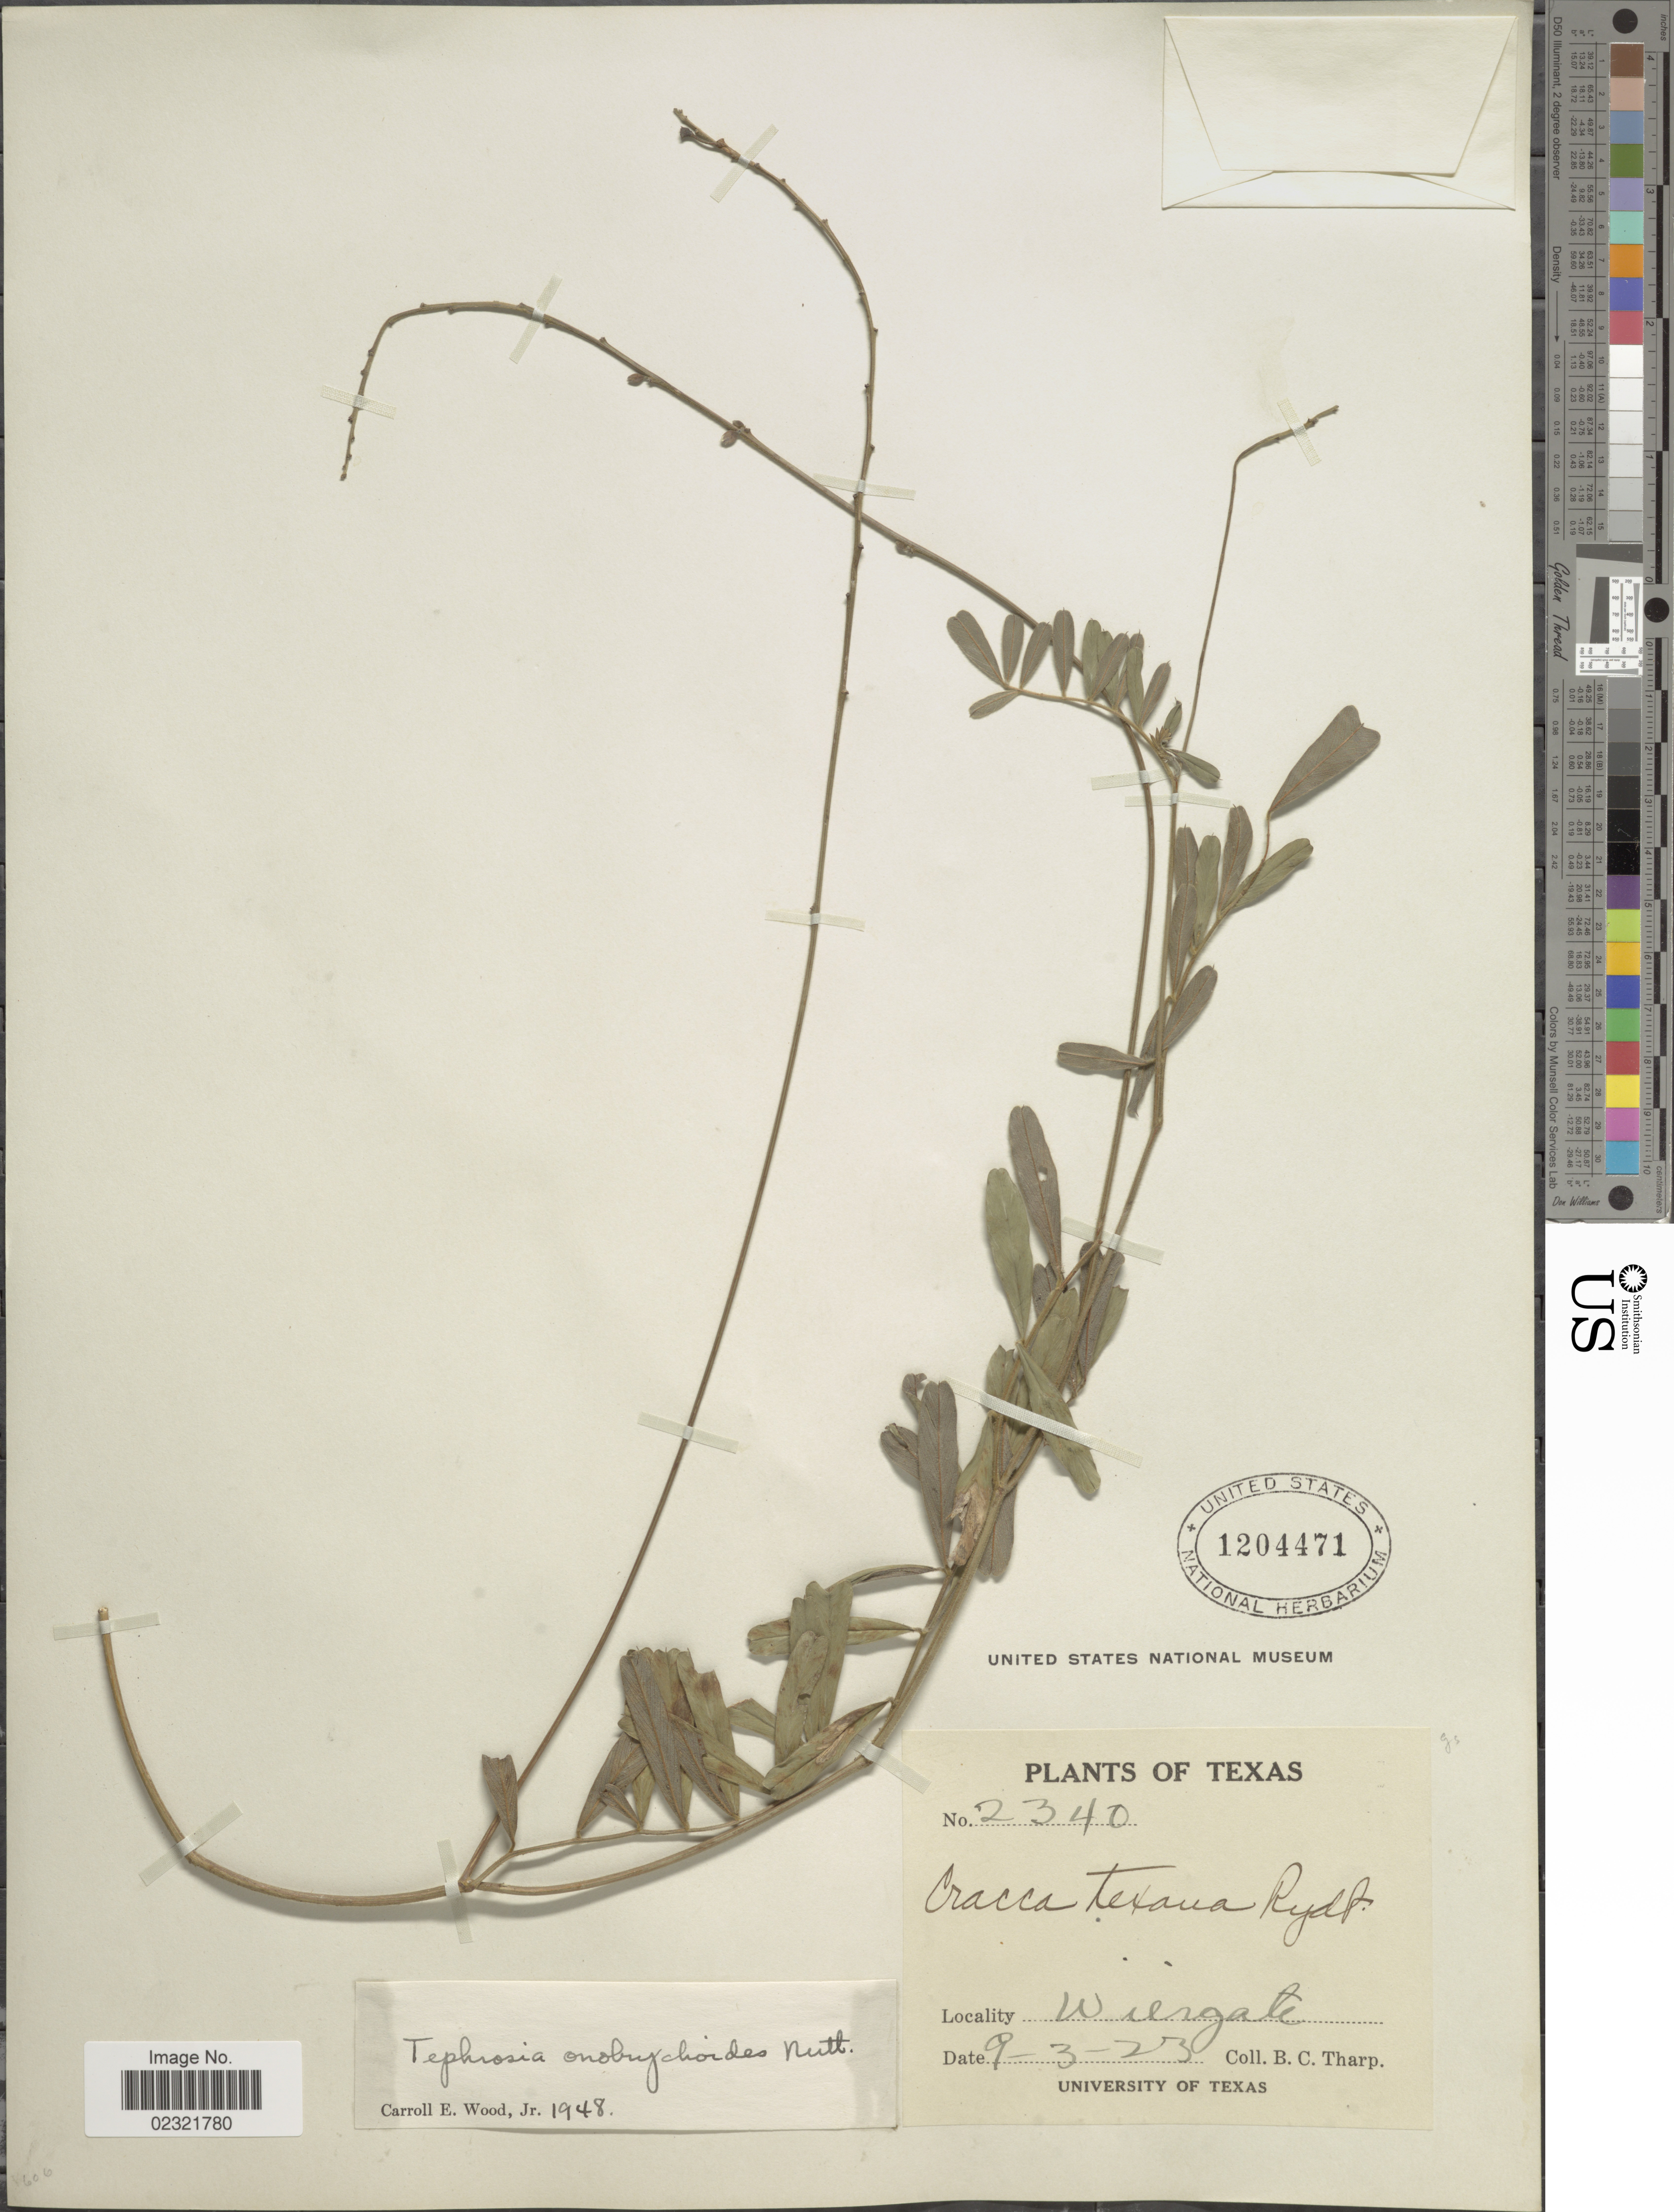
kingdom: Plantae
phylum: Tracheophyta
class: Magnoliopsida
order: Fabales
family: Fabaceae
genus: Tephrosia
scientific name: Tephrosia onobrychoides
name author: Nutt.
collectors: B. C. Tharp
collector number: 2340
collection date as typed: Transcribed d/m/y: 3/9/23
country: United States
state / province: Texas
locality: Wiergate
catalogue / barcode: US 1204471